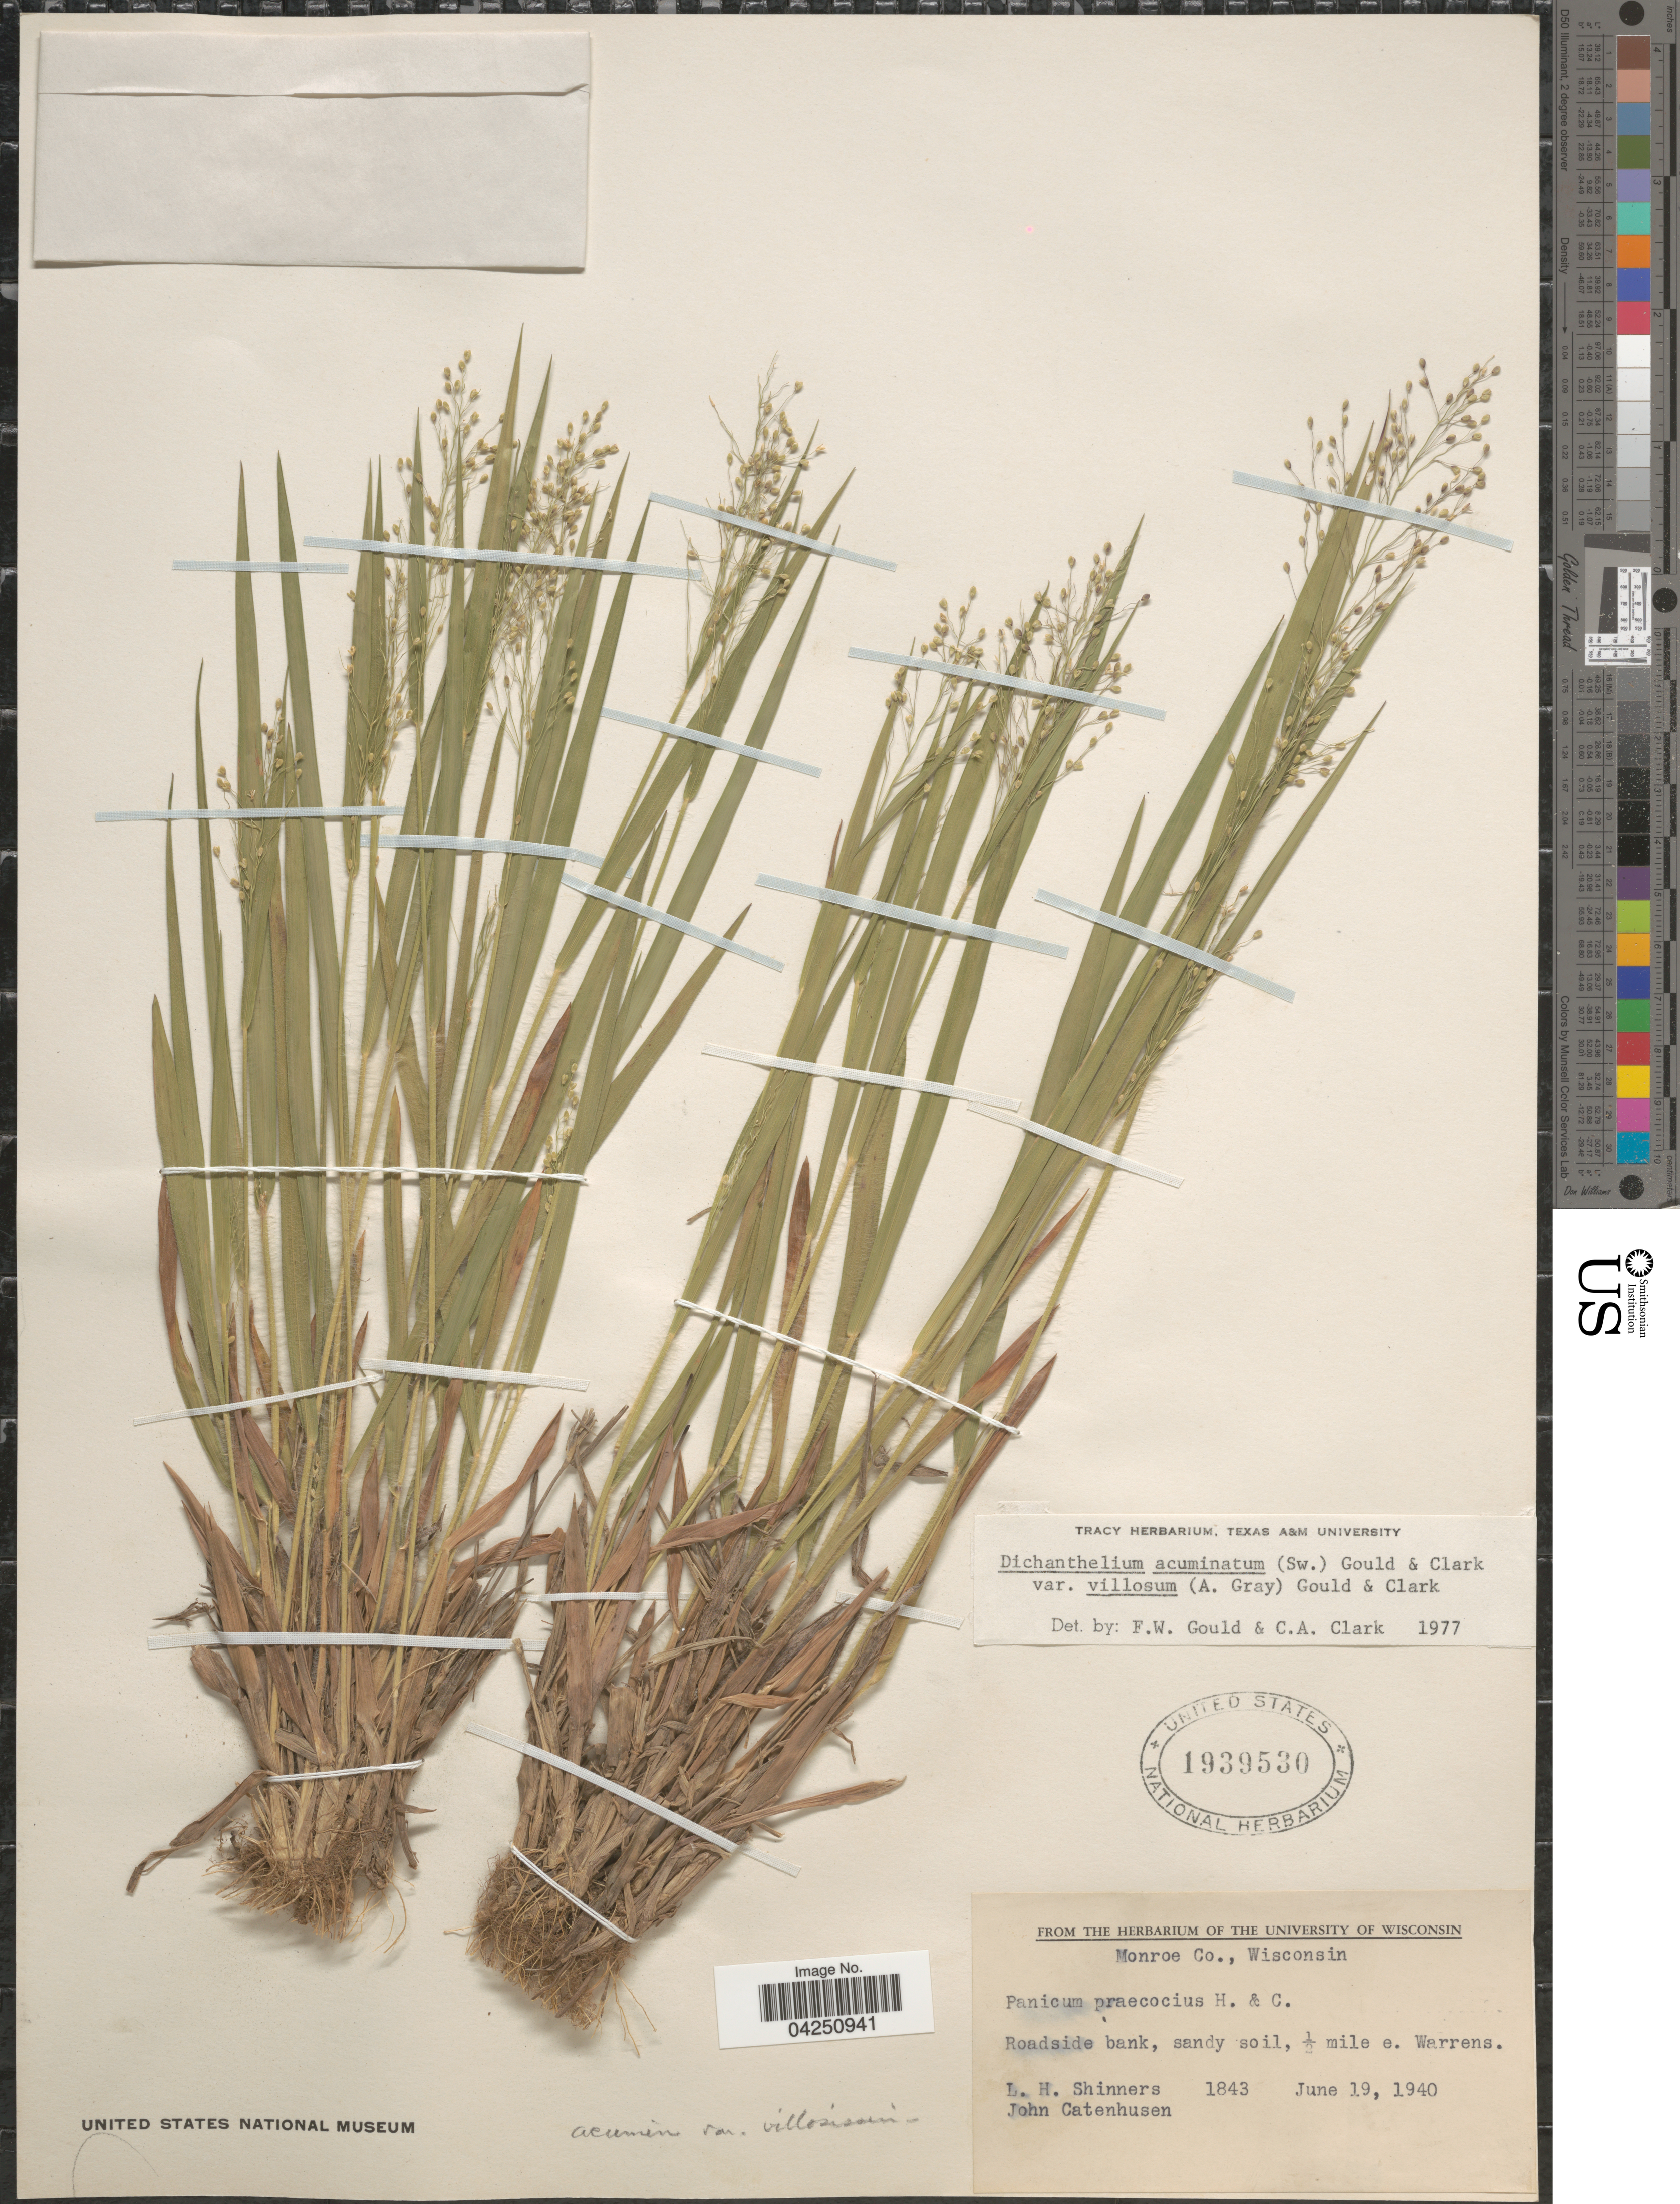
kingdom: Plantae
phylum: Tracheophyta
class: Liliopsida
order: Poales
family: Poaceae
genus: Dichanthelium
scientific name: Dichanthelium acuminatum var. acuminatum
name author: (Sw.) Gould & C.A. Clark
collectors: L. H. Shinners & J. Catenhusen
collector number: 1843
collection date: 1940-06-19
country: United States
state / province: Wisconsin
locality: Monroe Co. Roadside bank, sandy soil, 1/2 mile e. Warrens.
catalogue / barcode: US 1939530